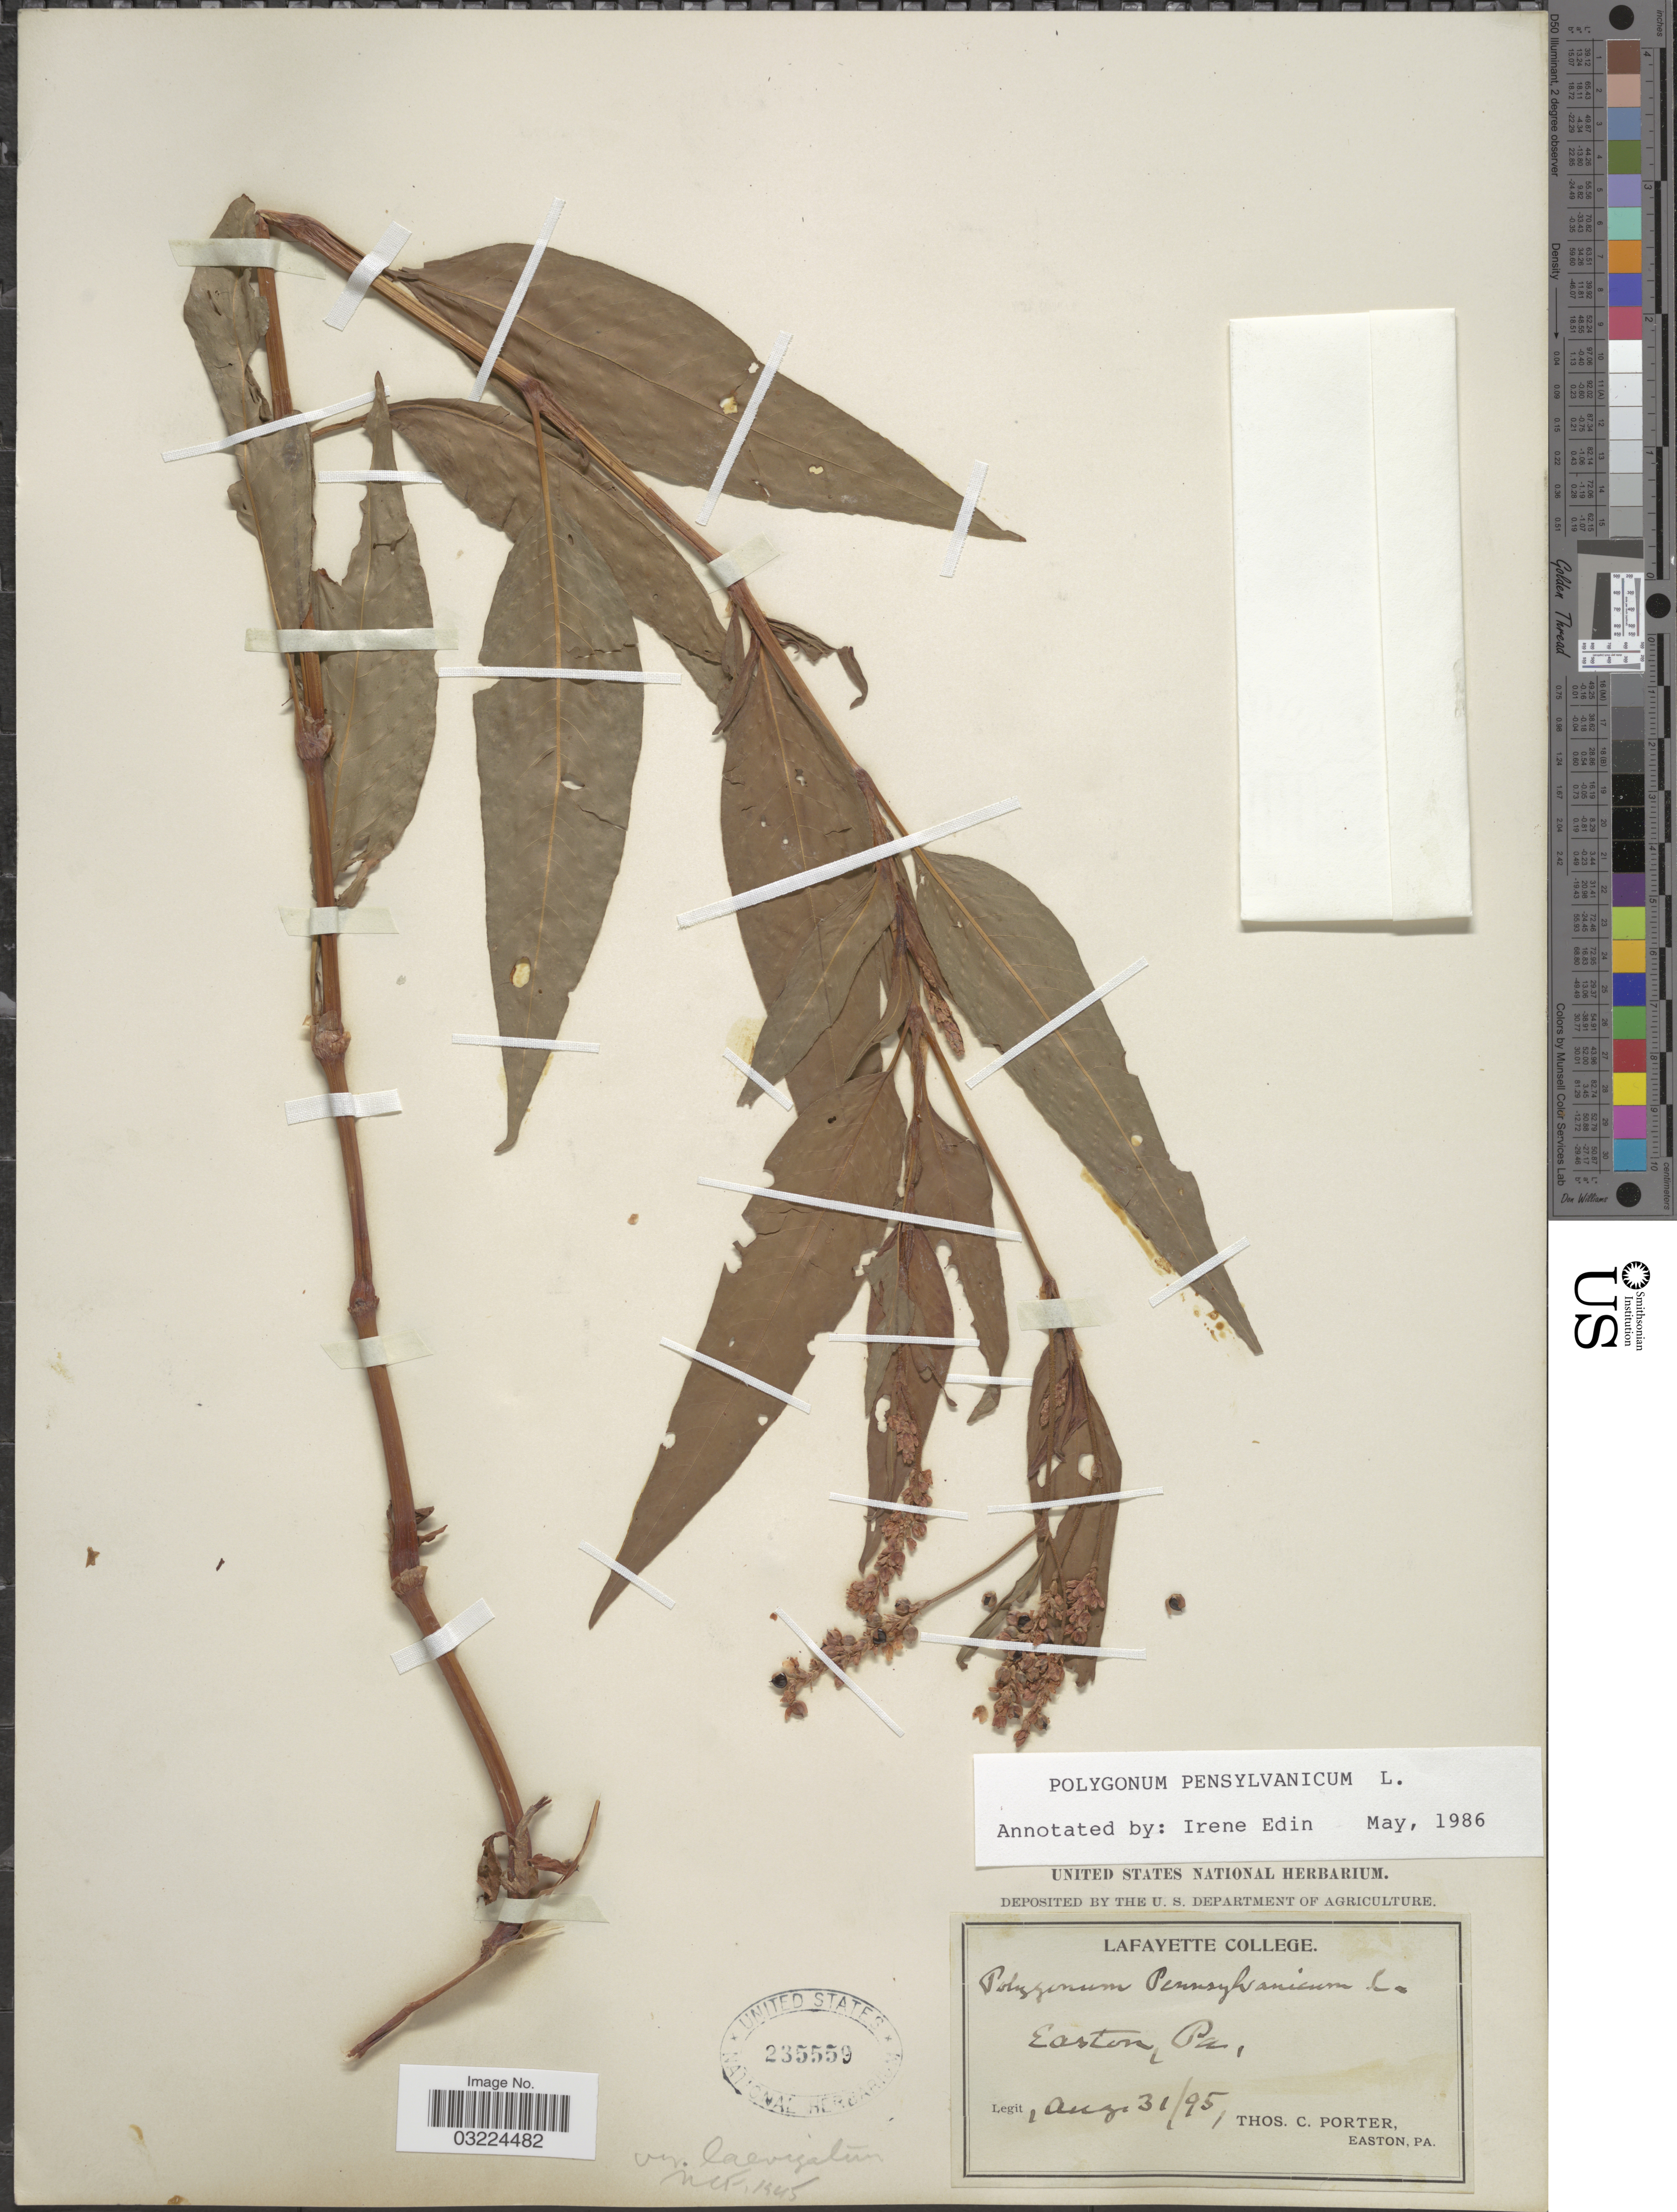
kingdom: Plantae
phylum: Tracheophyta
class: Magnoliopsida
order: Caryophyllales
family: Polygonaceae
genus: Persicaria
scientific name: Persicaria pensylvanica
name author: (L.) M. Gómez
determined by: Atha, D. E.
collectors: T. Porter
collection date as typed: Transcribed d/m/y: 31/8/95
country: United States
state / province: Pennsylvania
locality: Easton, Pa.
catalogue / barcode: US 235559